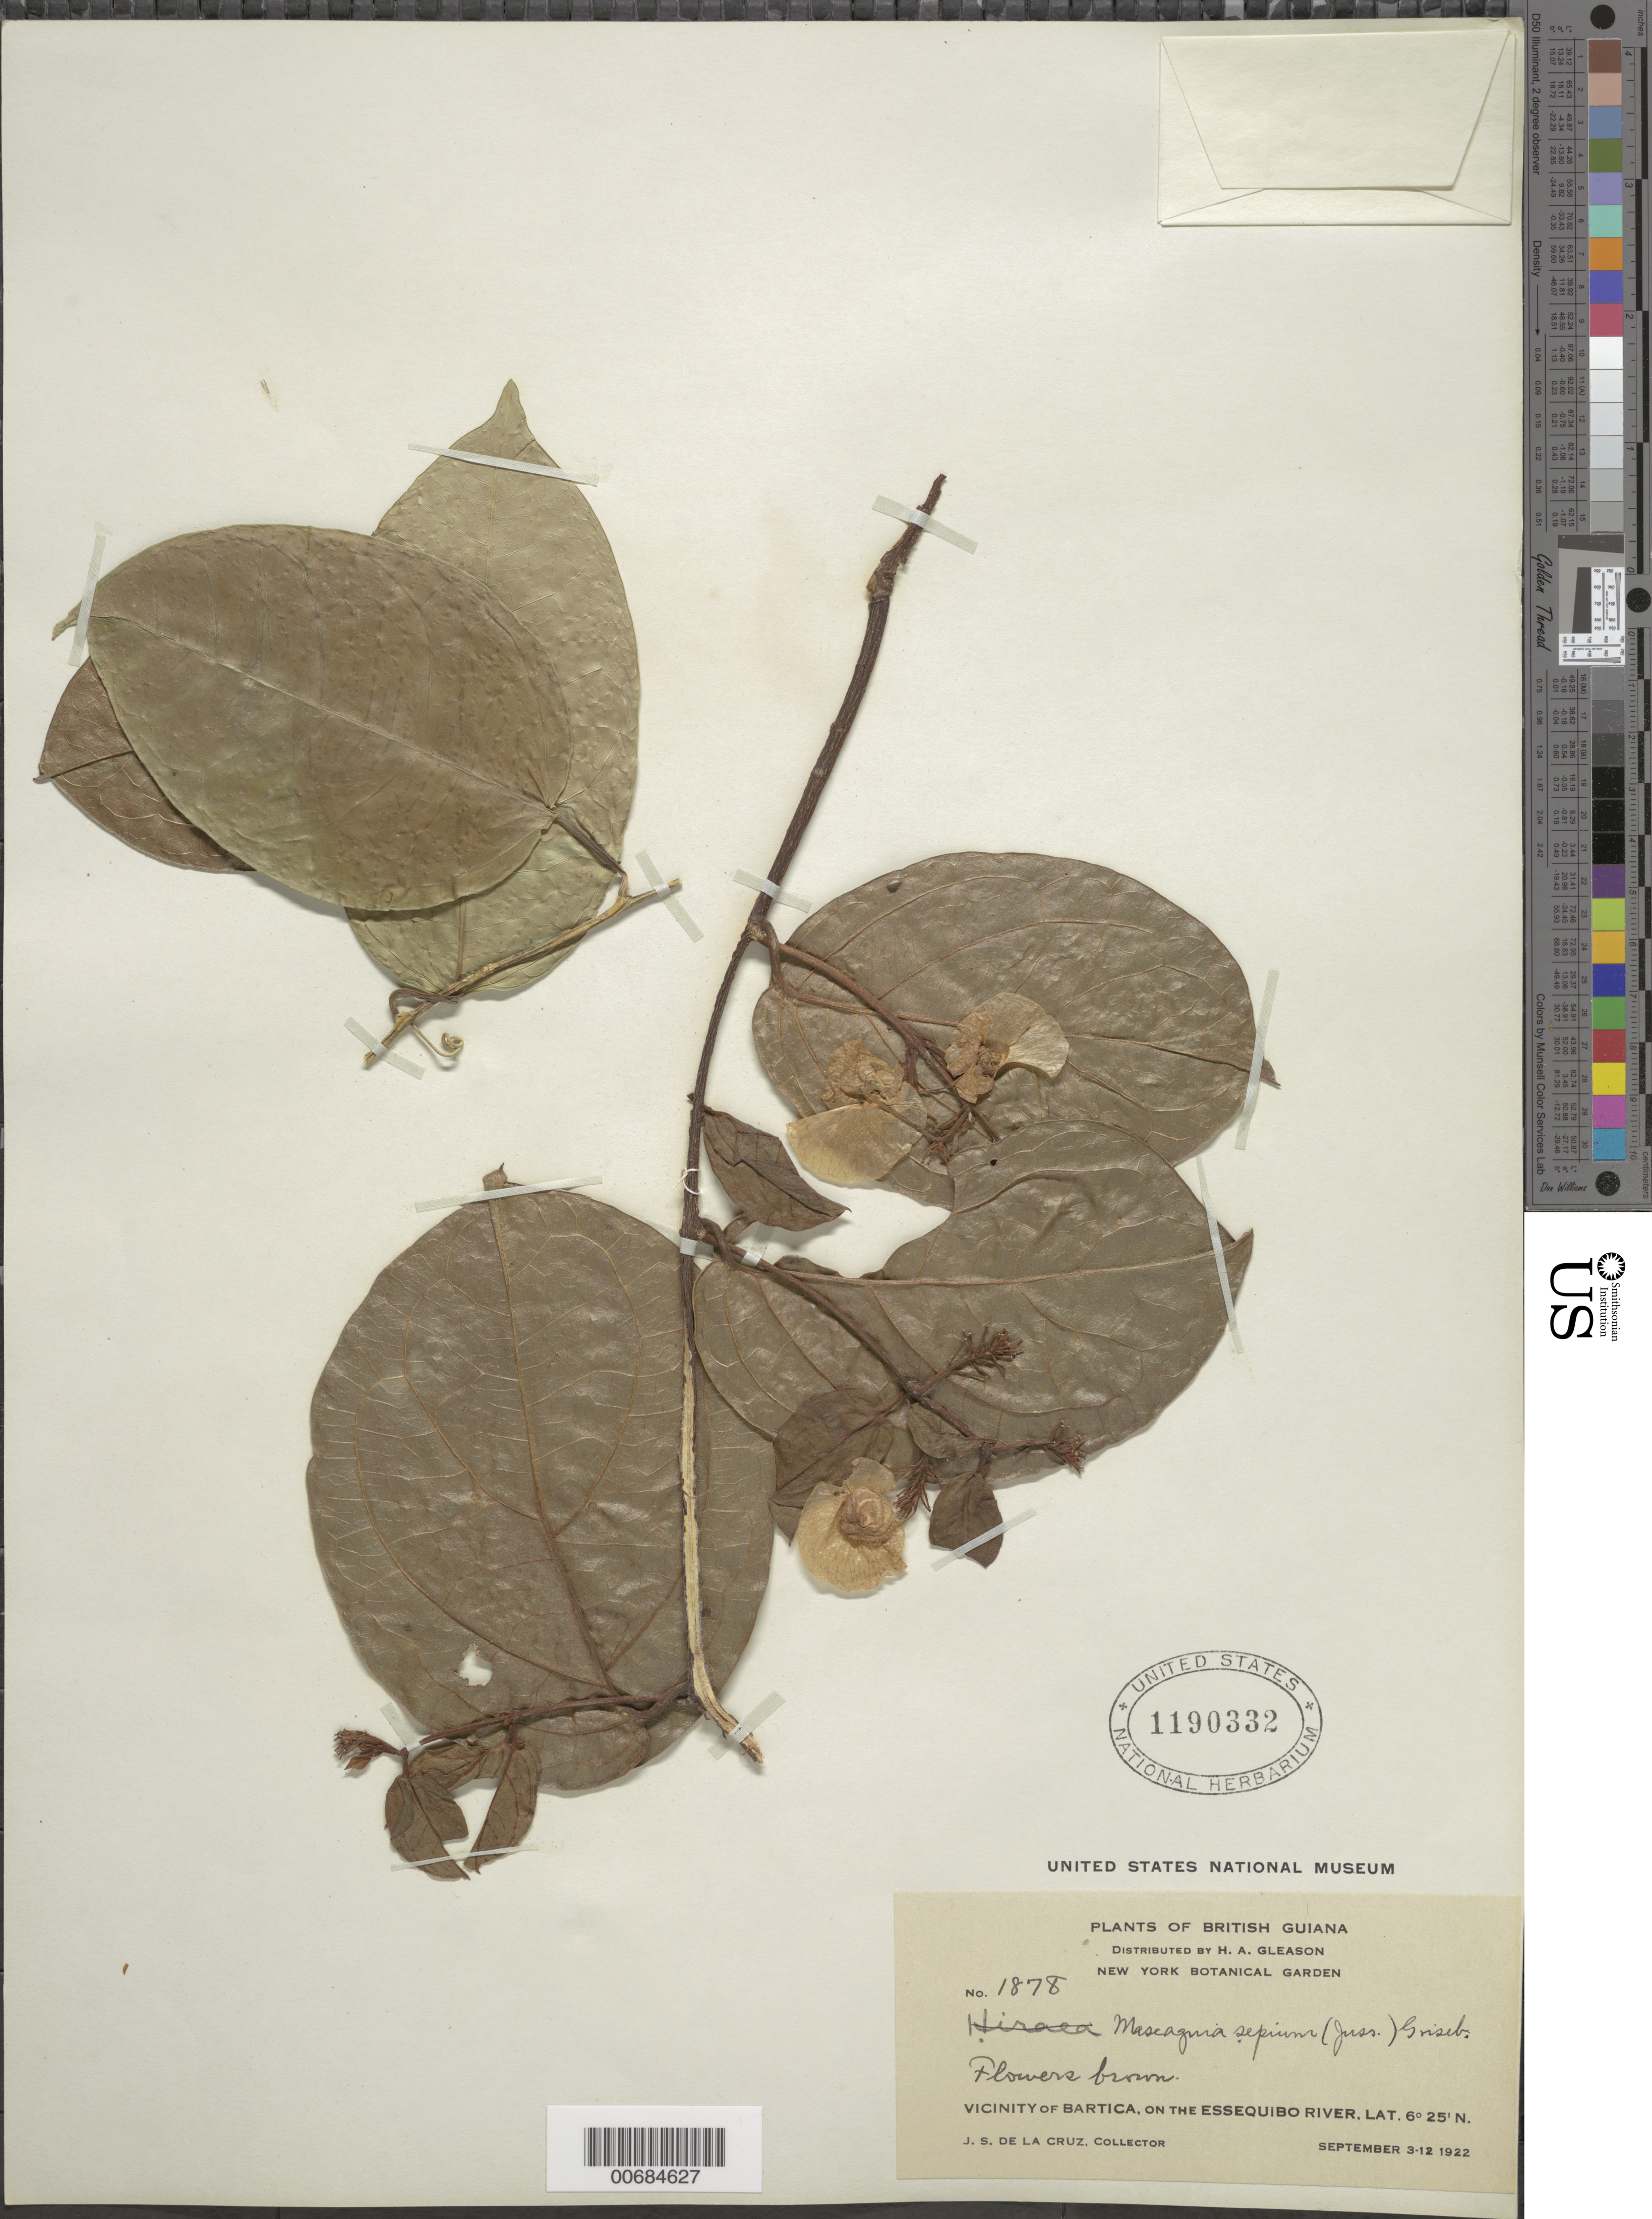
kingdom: Plantae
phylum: Tracheophyta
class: Magnoliopsida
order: Malpighiales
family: Malpighiaceae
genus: Mascagnia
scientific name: Mascagnia sepium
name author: (A. Juss.) Griseb.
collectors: J. S. de la Cruz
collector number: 1878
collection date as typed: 3-Sep-22 to 12-Sep-22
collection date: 1922-09-03/1922-09-12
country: Guyana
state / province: Cuyuni-Mazaruni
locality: Bartica, vic., on the Essequibo River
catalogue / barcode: US 1190332